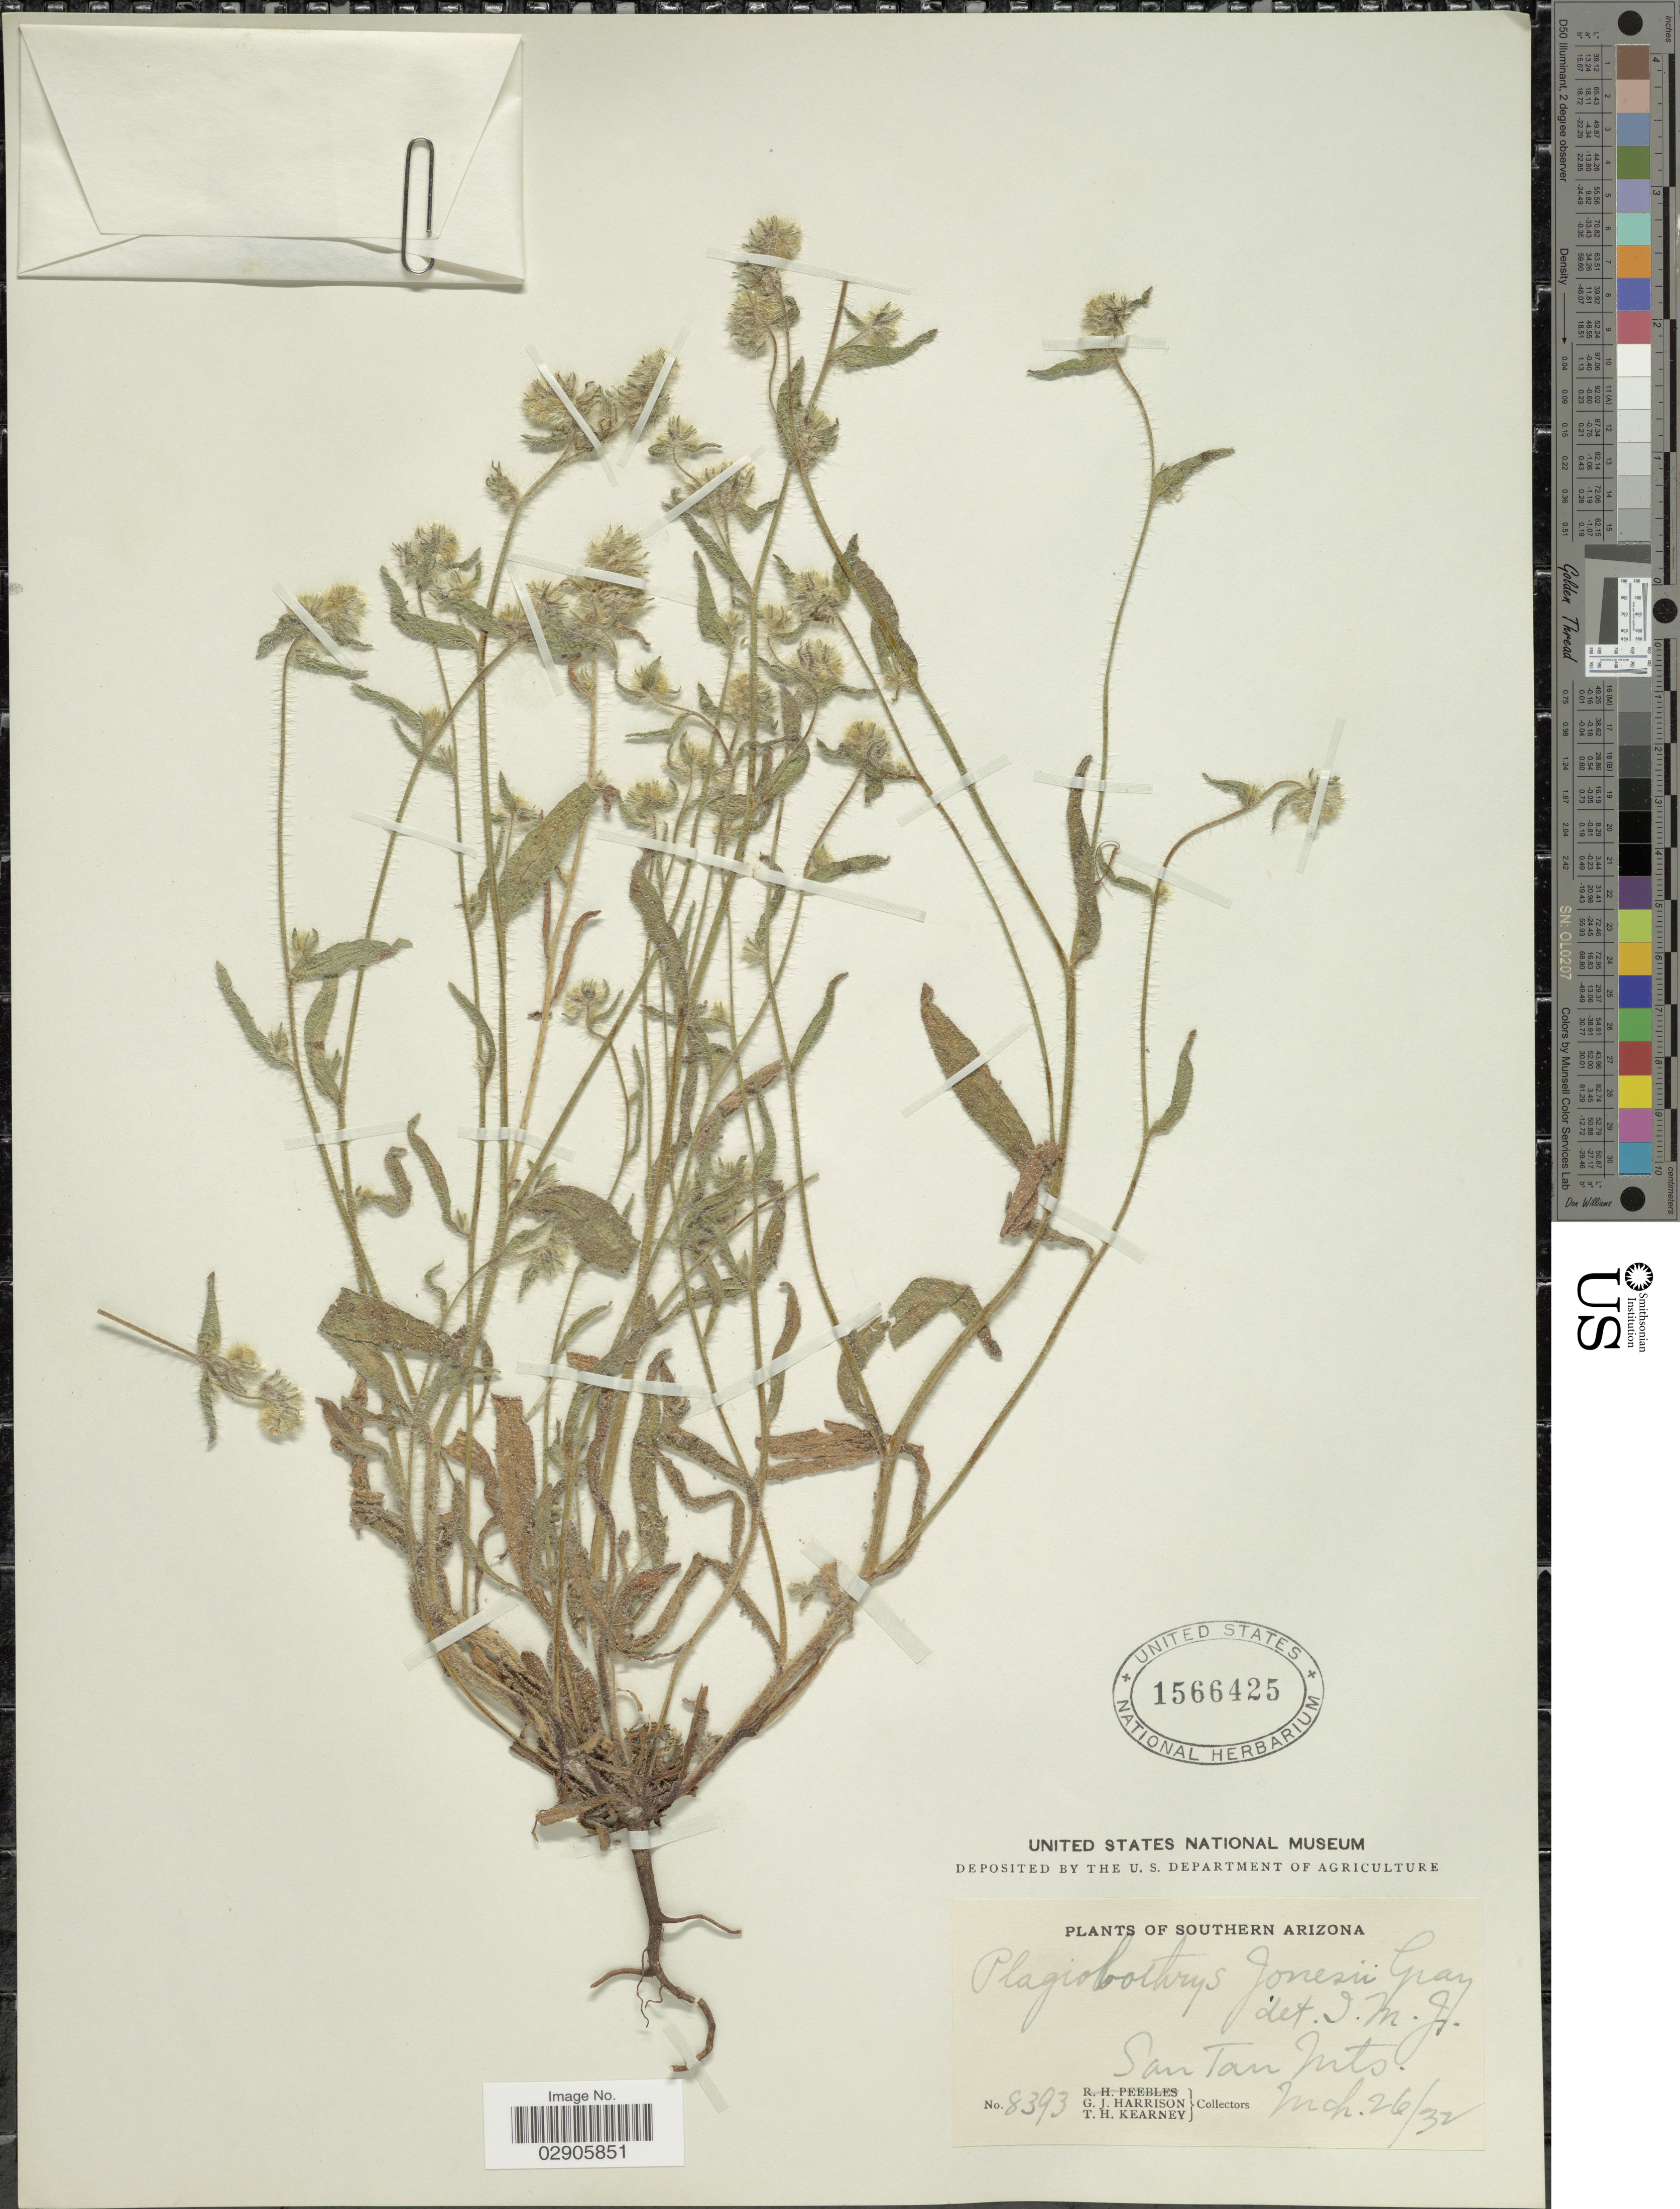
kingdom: Plantae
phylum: Tracheophyta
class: Magnoliopsida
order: Boraginales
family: Boraginaceae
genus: Plagiobothrys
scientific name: Plagiobothrys jonesii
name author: A. Gray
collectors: G. J. Harrison & T. H. Kearney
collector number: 8393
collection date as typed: Transcribed d/m/y: 26/3/32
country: United States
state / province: Arizona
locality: Southern Arizona. San Tan Mts.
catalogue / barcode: US 1566425